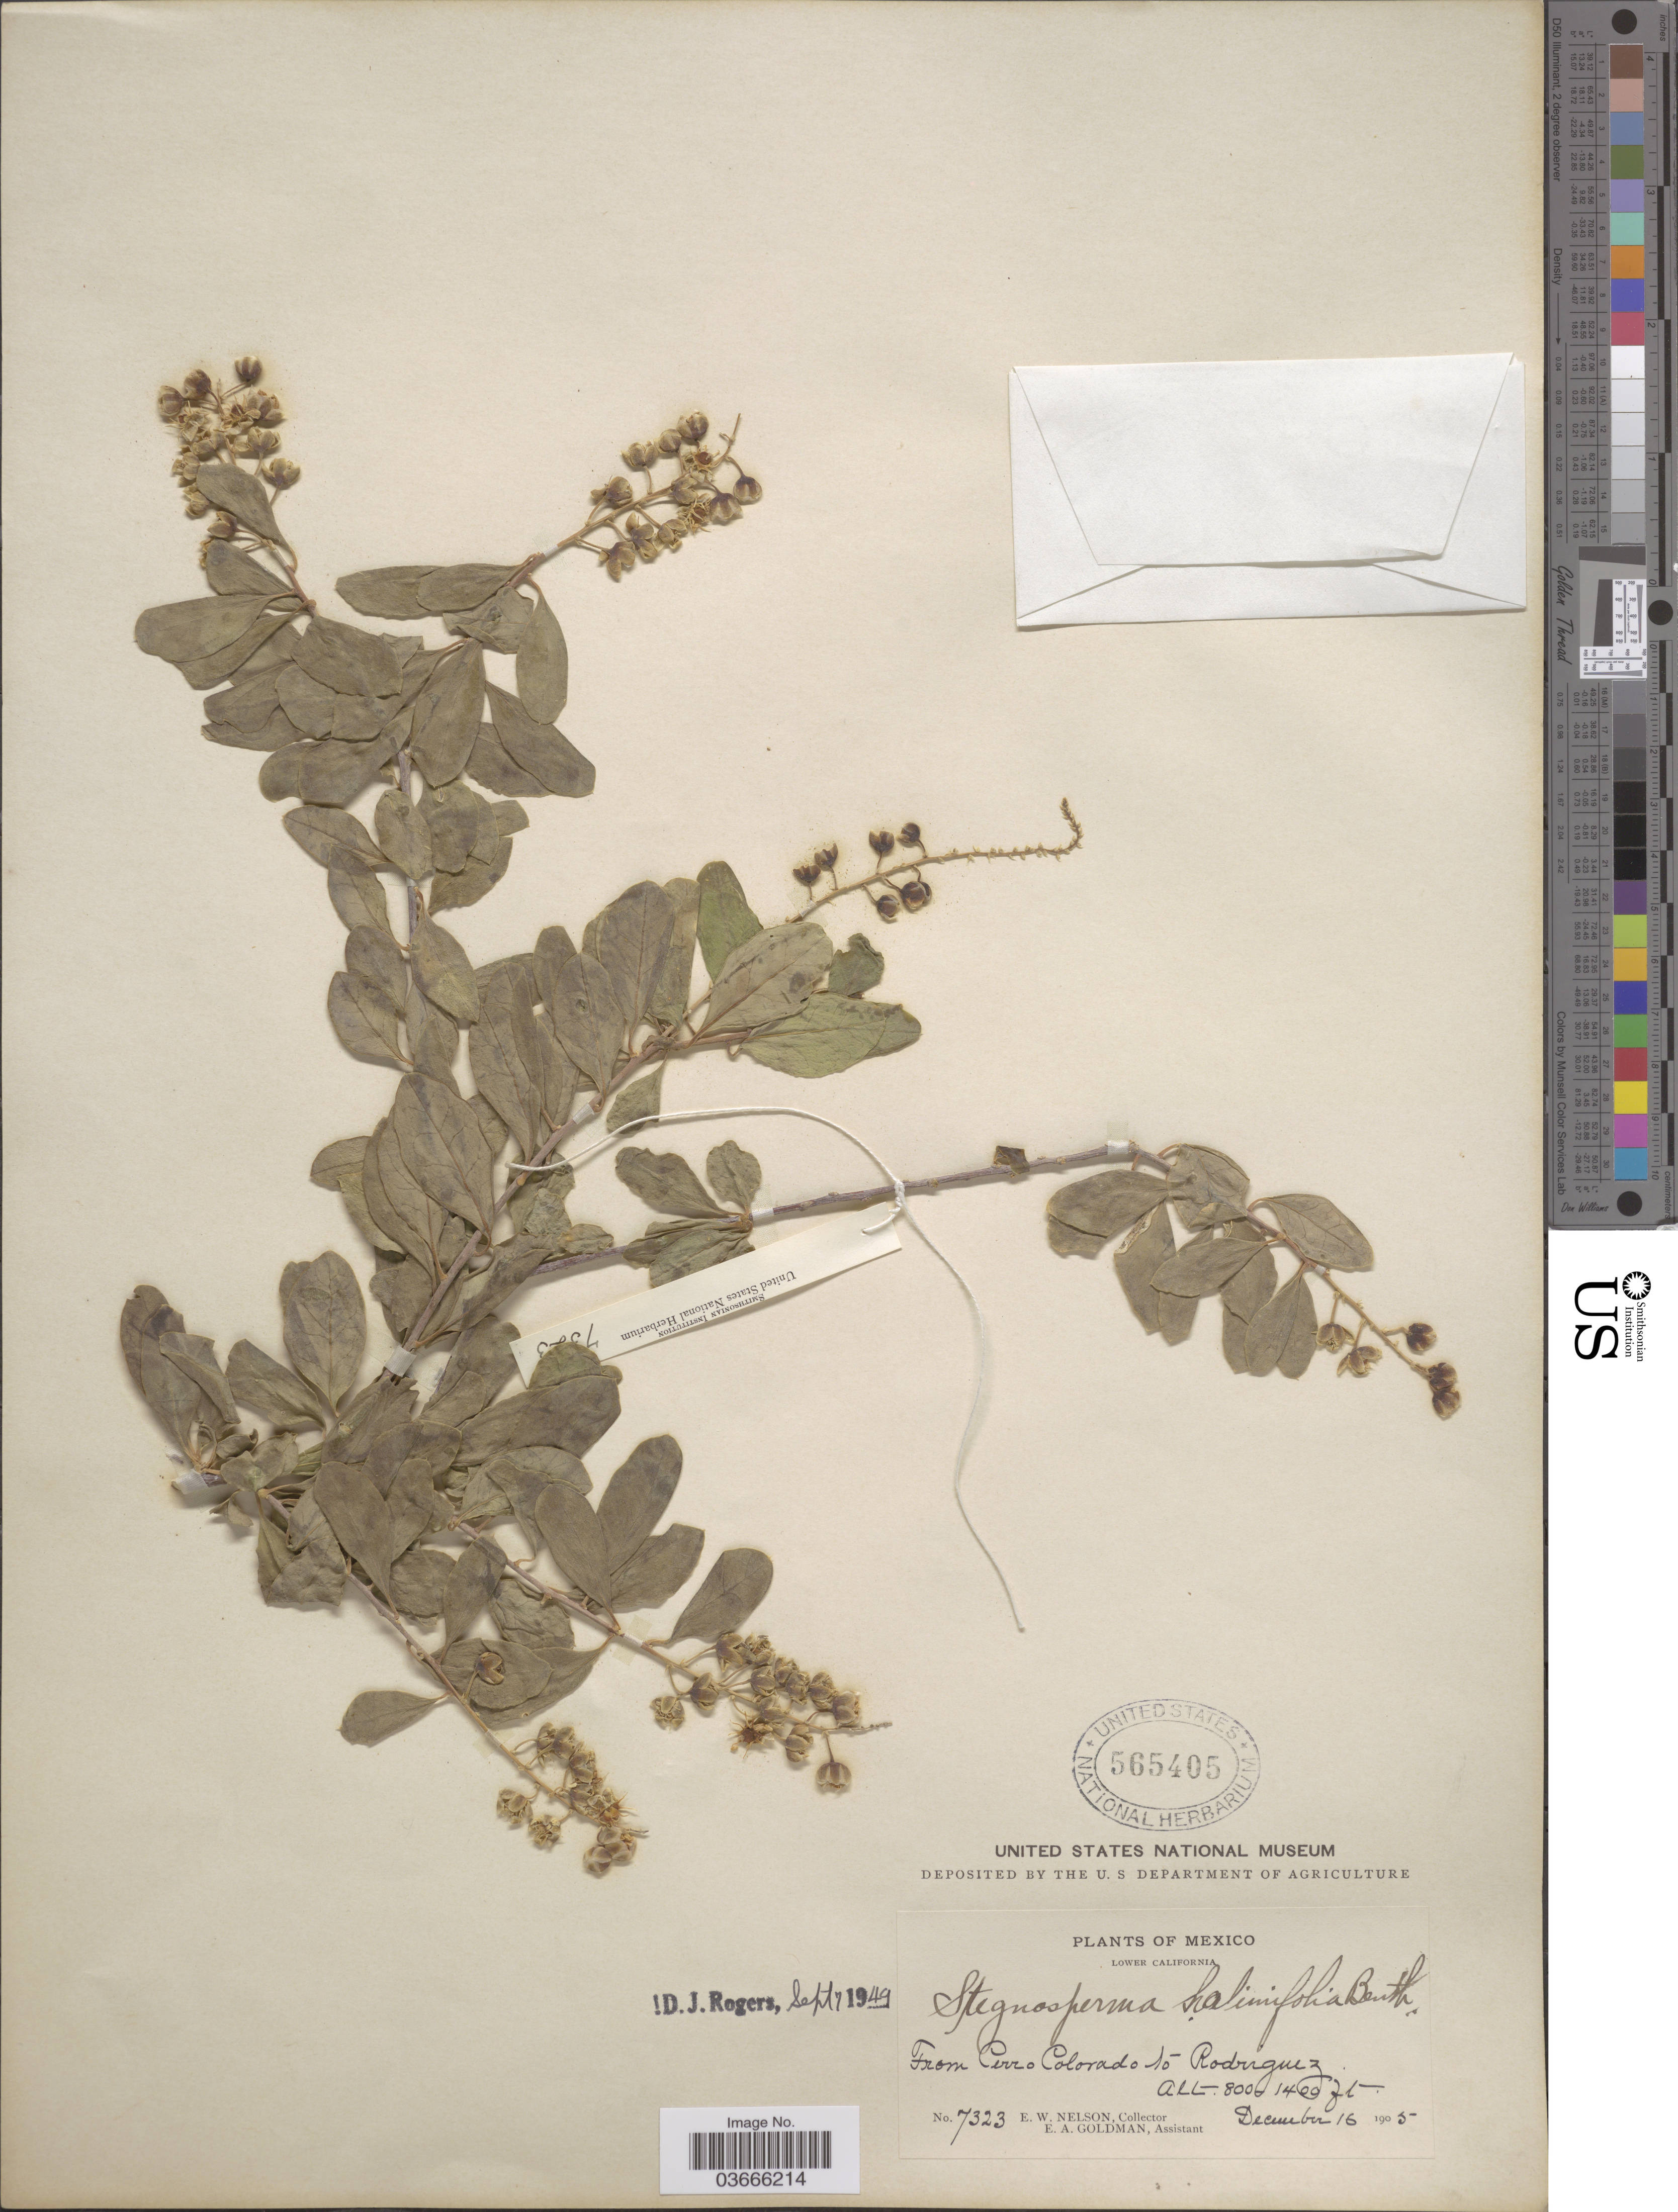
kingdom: Plantae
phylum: Tracheophyta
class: Magnoliopsida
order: Caryophyllales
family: Stegnospermataceae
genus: Stegnosperma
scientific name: Stegnosperma halimifolium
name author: Benth.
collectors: E. W. Nelson & E. A. Goldman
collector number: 7323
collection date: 1905-12-16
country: Mexico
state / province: Baja California Norte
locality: Lower California. From Cerro Colorado to Rodriguez.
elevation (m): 244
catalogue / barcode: US 565405